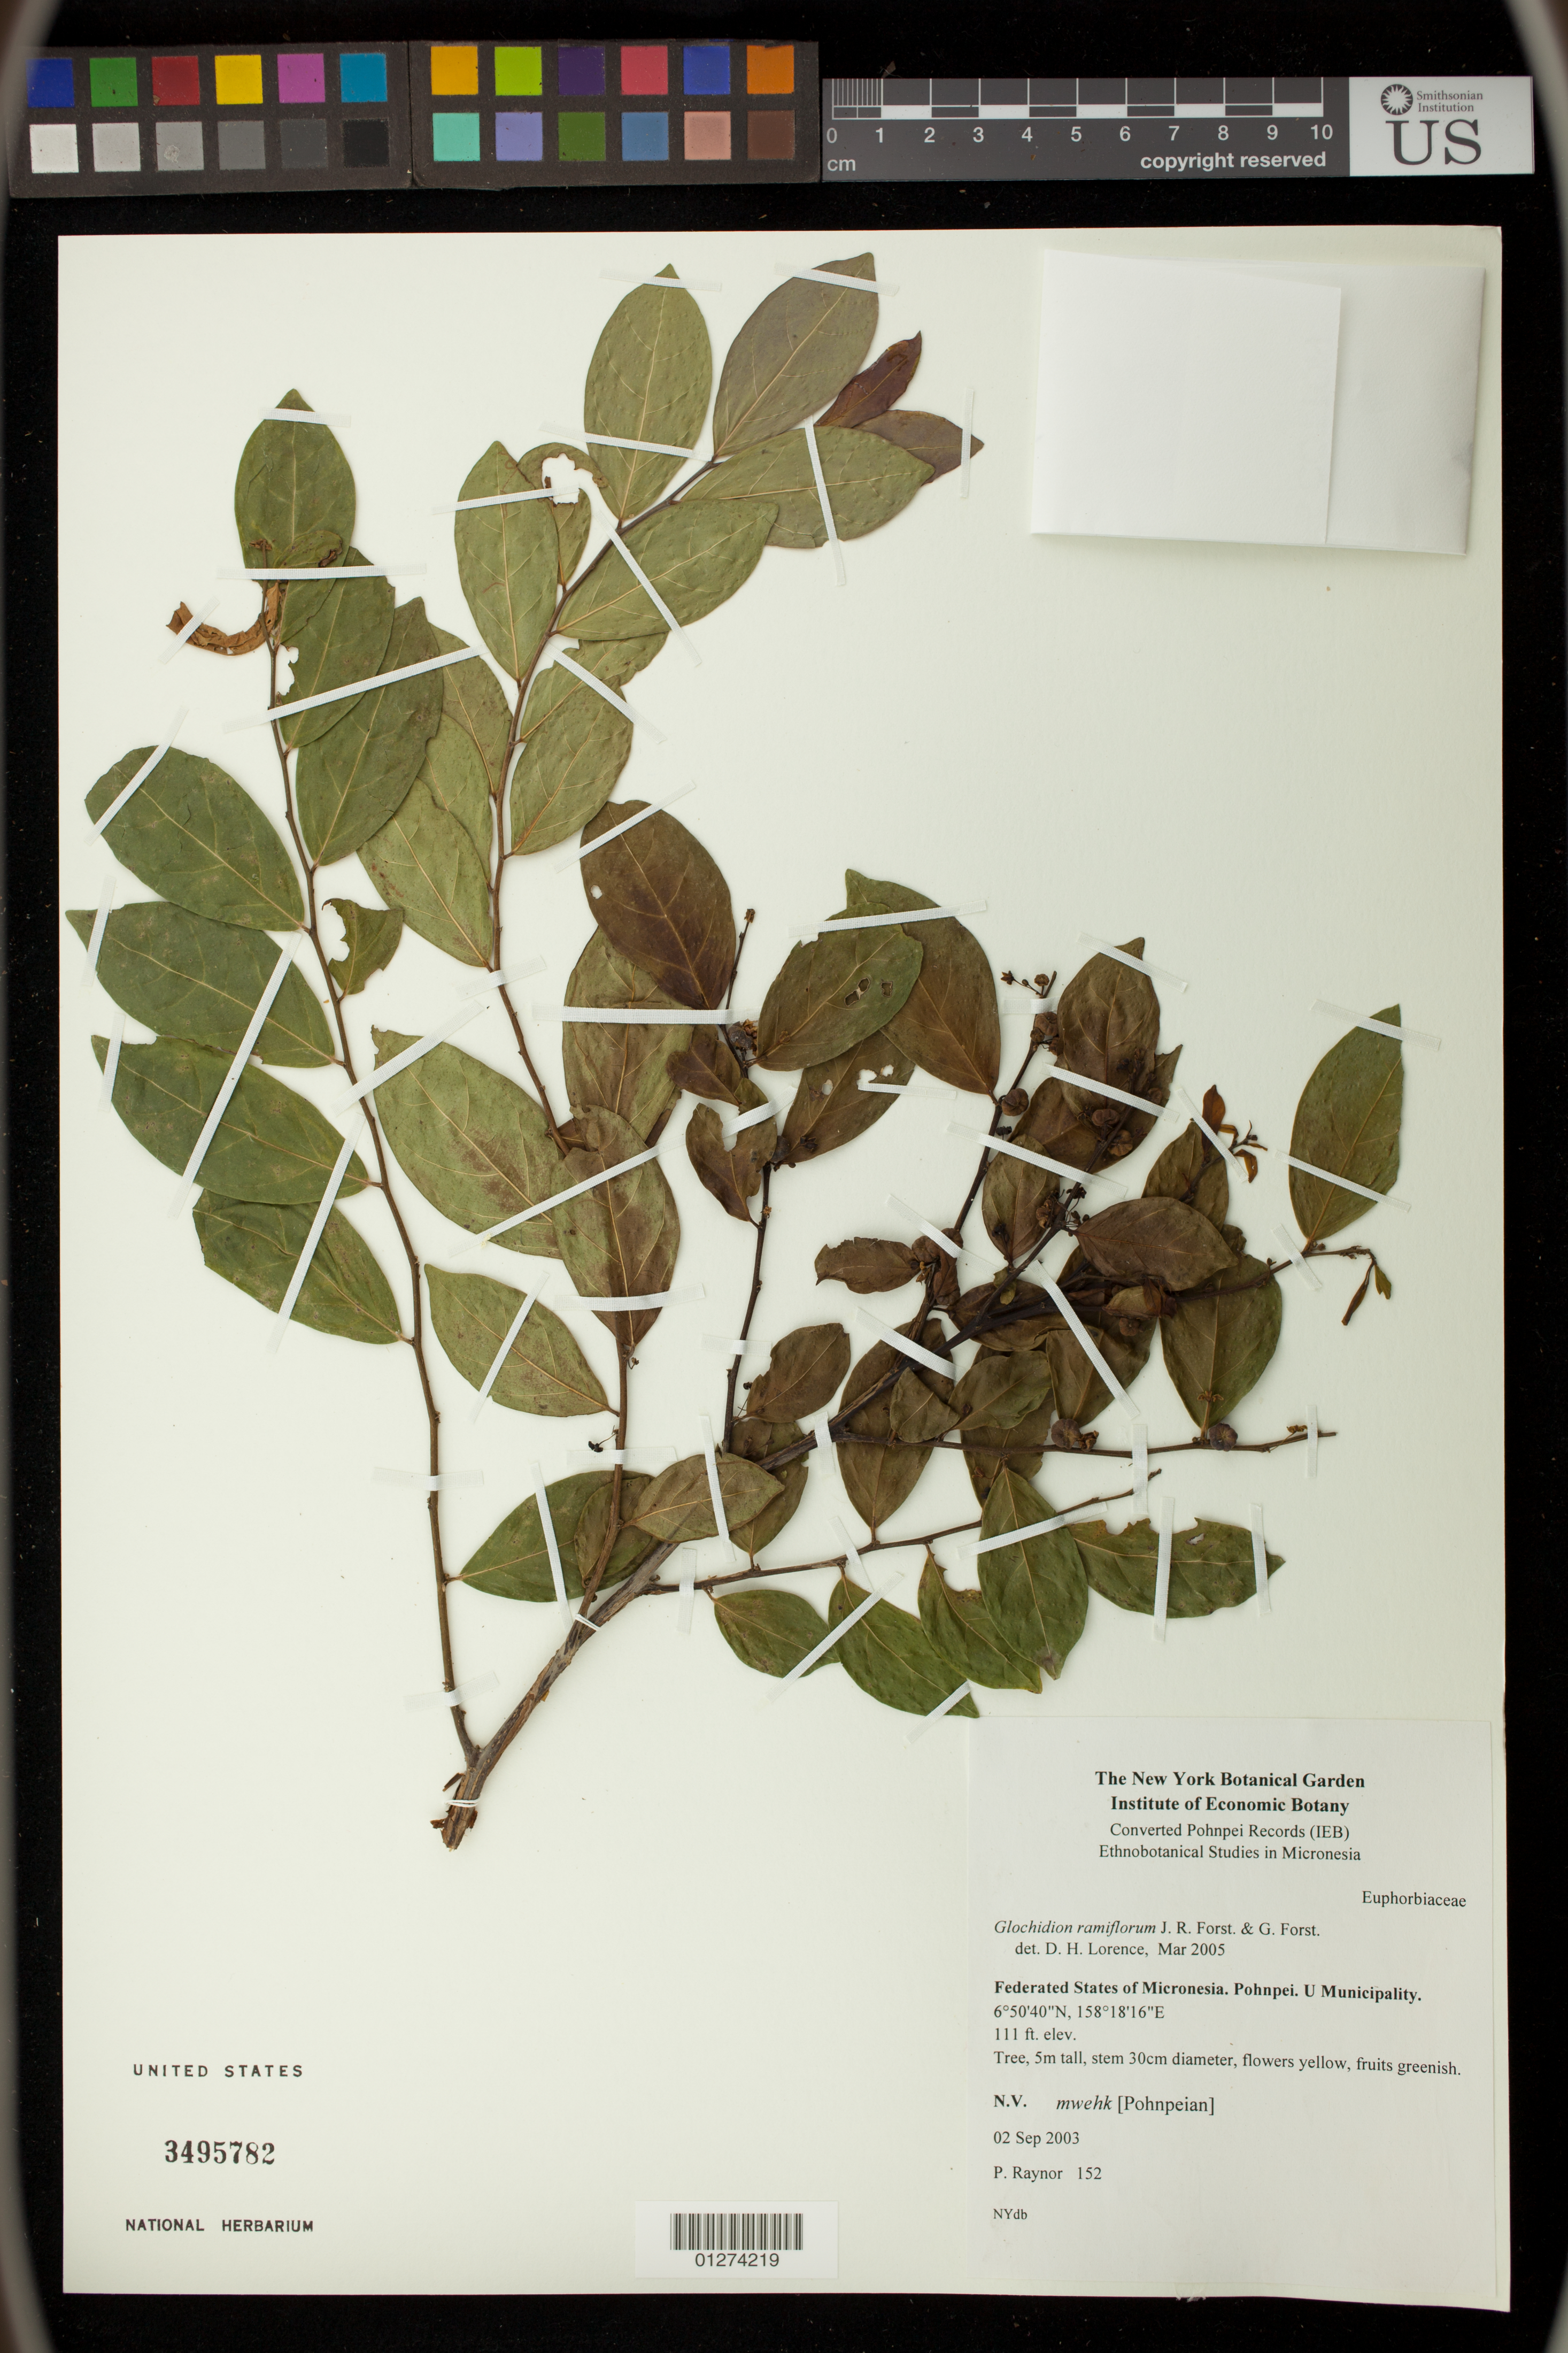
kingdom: Plantae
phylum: Tracheophyta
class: Magnoliopsida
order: Malpighiales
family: Phyllanthaceae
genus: Glochidion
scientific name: Glochidion ramiflorum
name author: J.R. Forst. & G. Forst.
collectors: P. Raynor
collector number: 152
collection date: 2003-09-02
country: Micronesia, Federated States of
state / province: Pohnpei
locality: U Municipality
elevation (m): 34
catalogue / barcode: US 3495782